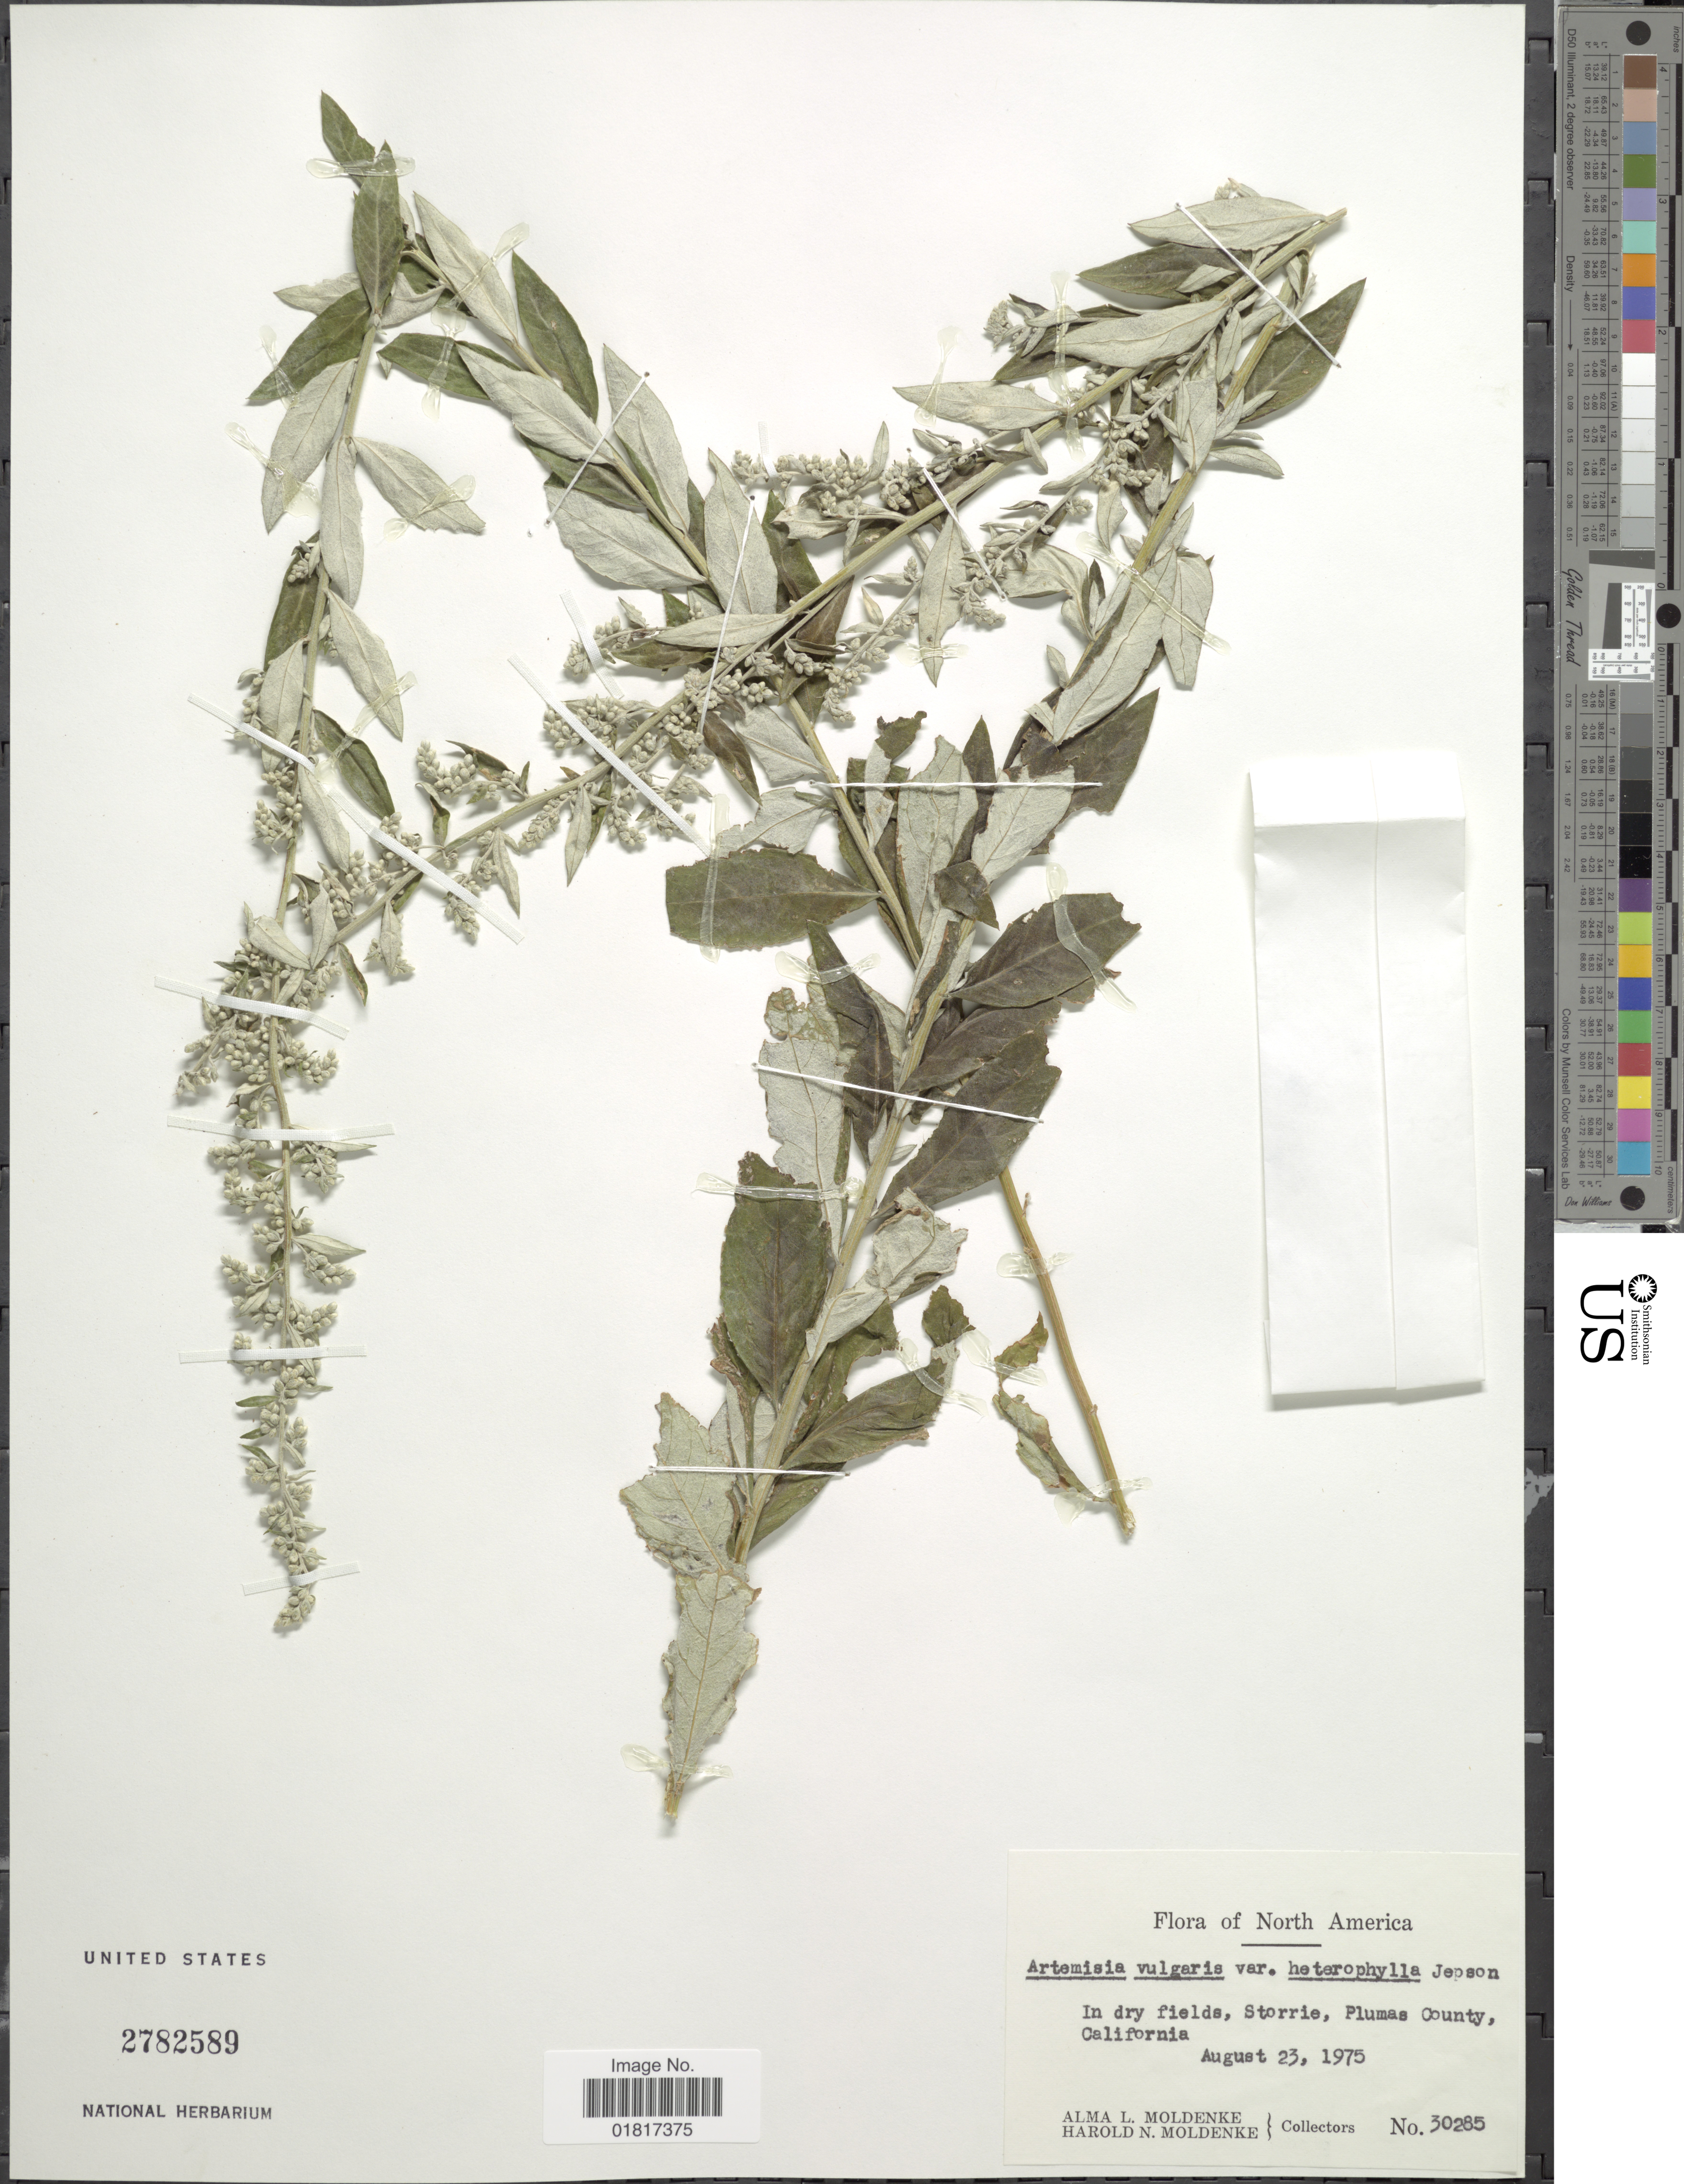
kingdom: Plantae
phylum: Tracheophyta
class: Magnoliopsida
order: Asterales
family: Asteraceae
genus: Artemisia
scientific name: Artemisia vulgaris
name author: L.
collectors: A. L. Moldenke & H. N. Moldenke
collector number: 30285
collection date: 1975-08-23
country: United States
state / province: California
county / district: Plumas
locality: In dry fields, Storrie, Plumas County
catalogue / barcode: US 2782589